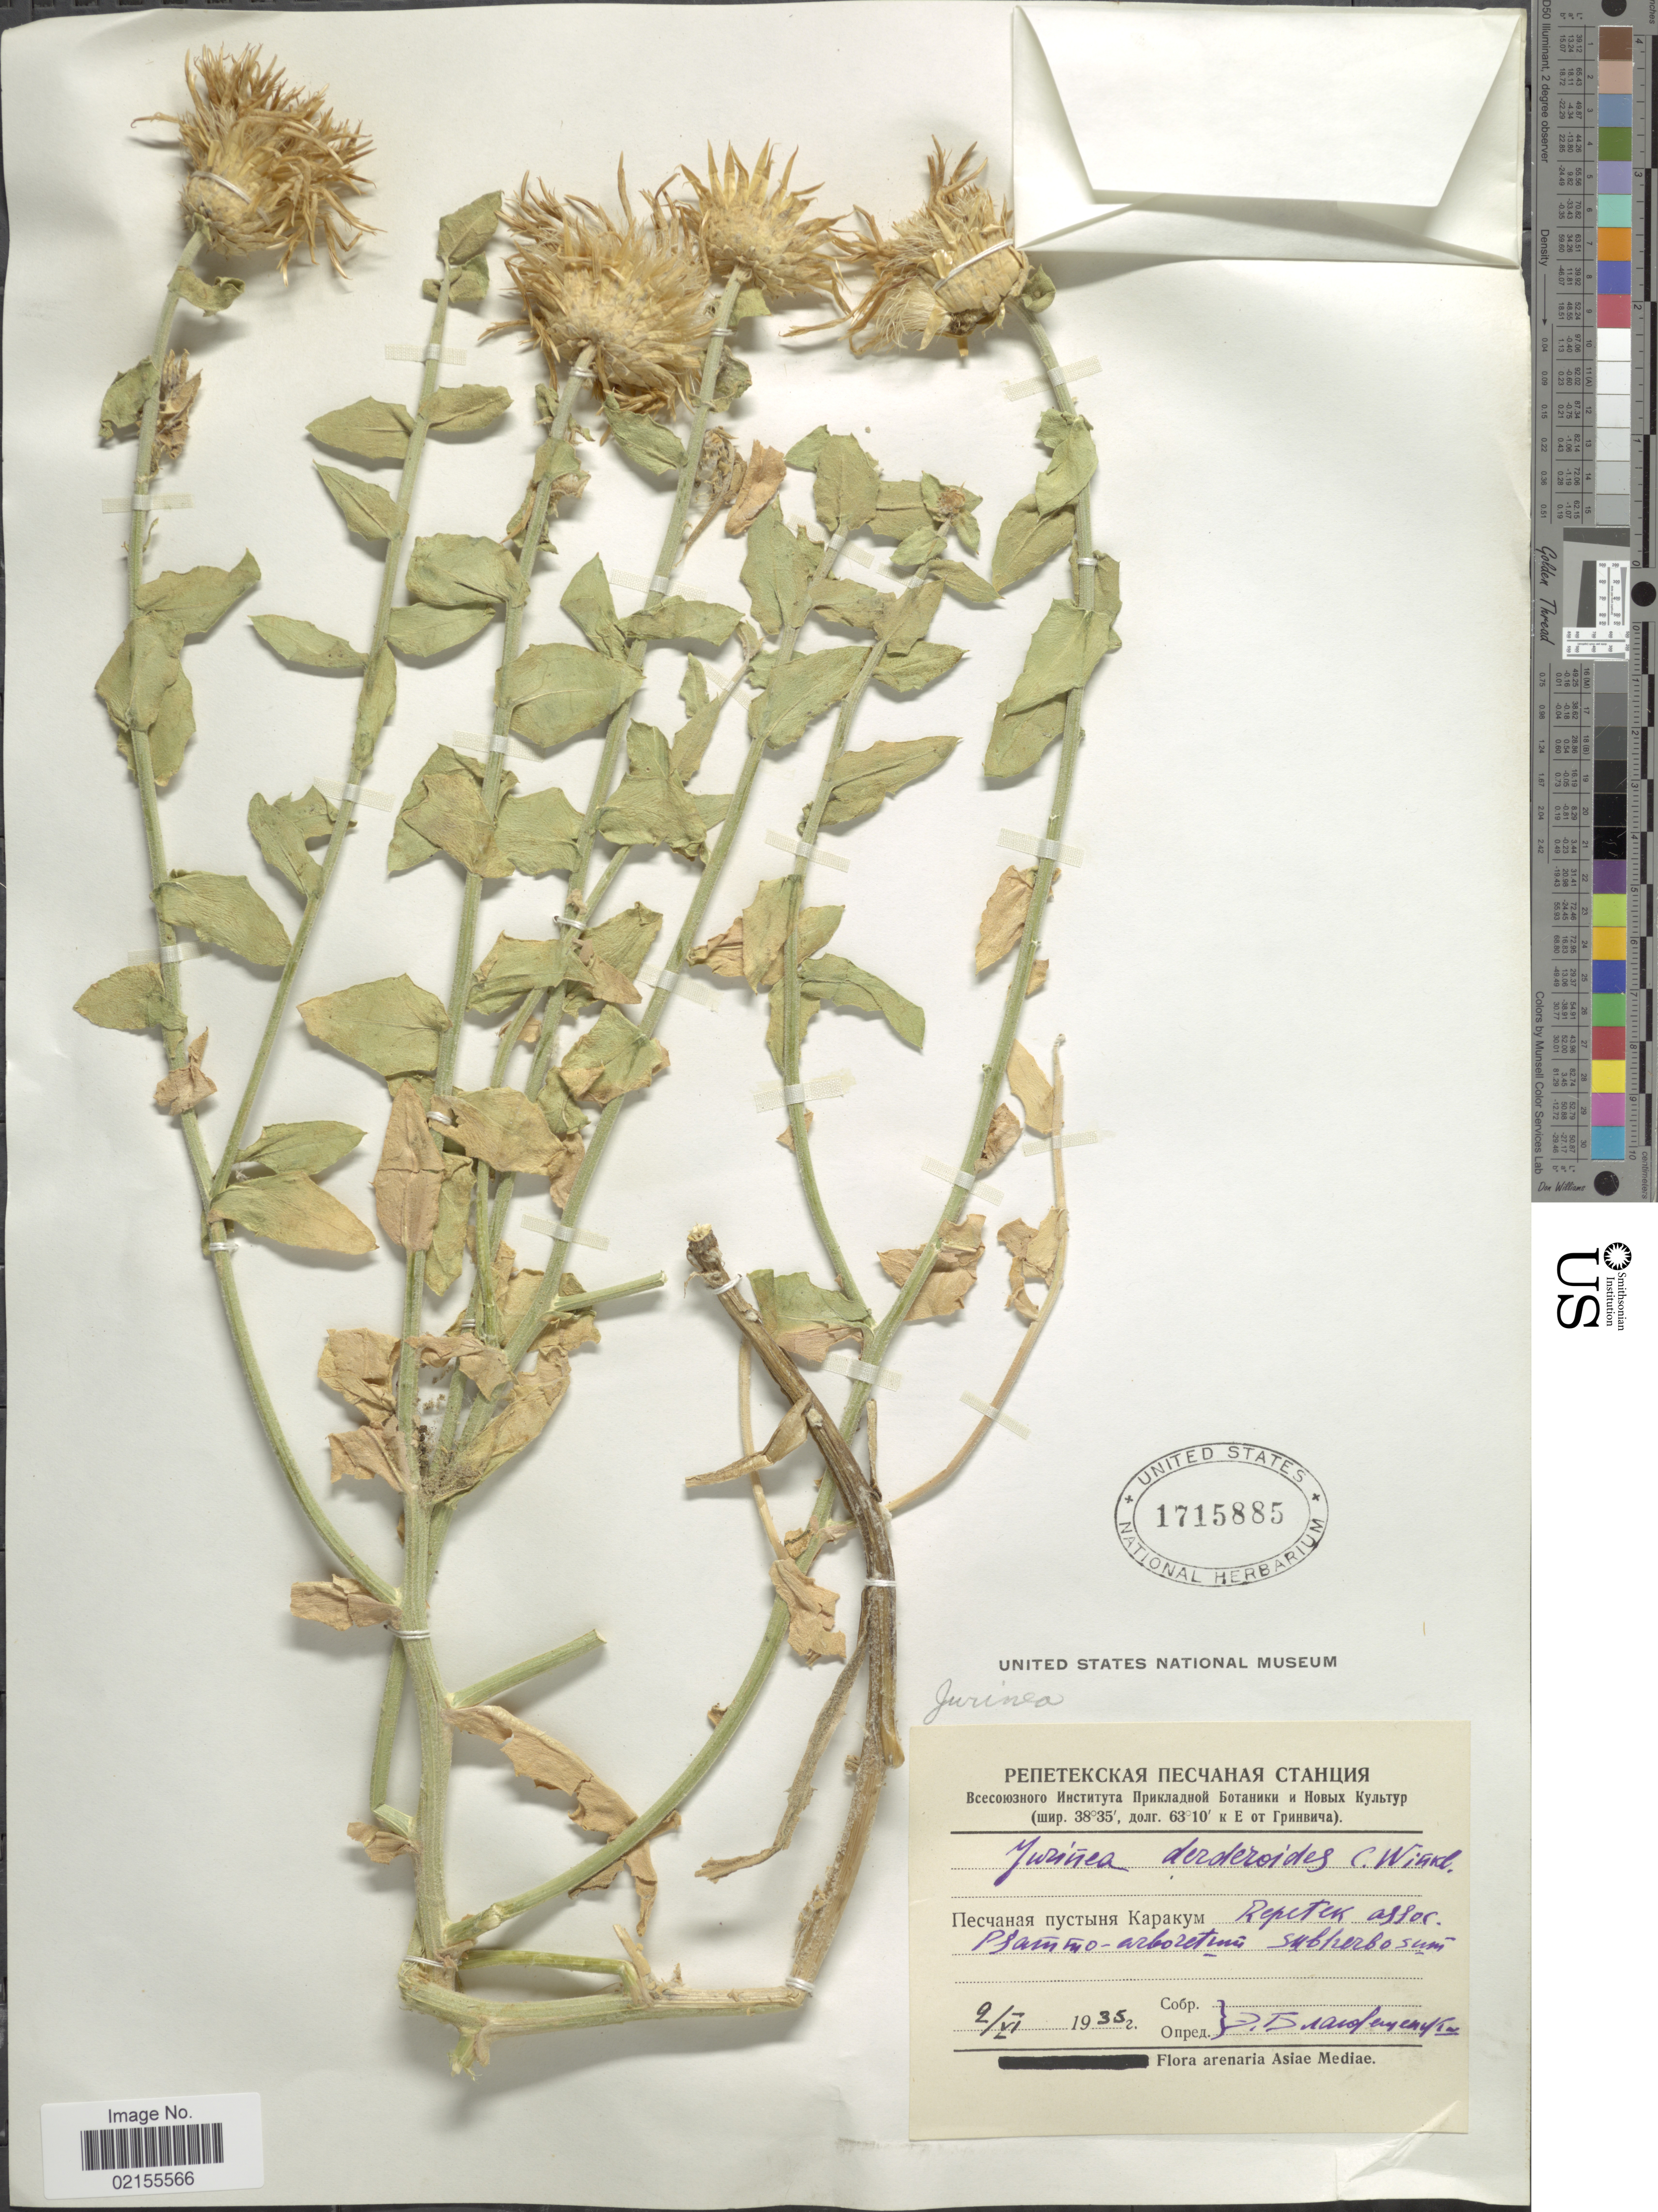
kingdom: Plantae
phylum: Tracheophyta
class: Magnoliopsida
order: Asterales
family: Asteraceae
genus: Jurinea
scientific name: Jurinea derderioides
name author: C. Winkl.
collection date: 1935-06-02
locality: [interpreted], arenaria Asiae Media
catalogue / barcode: US 1715885